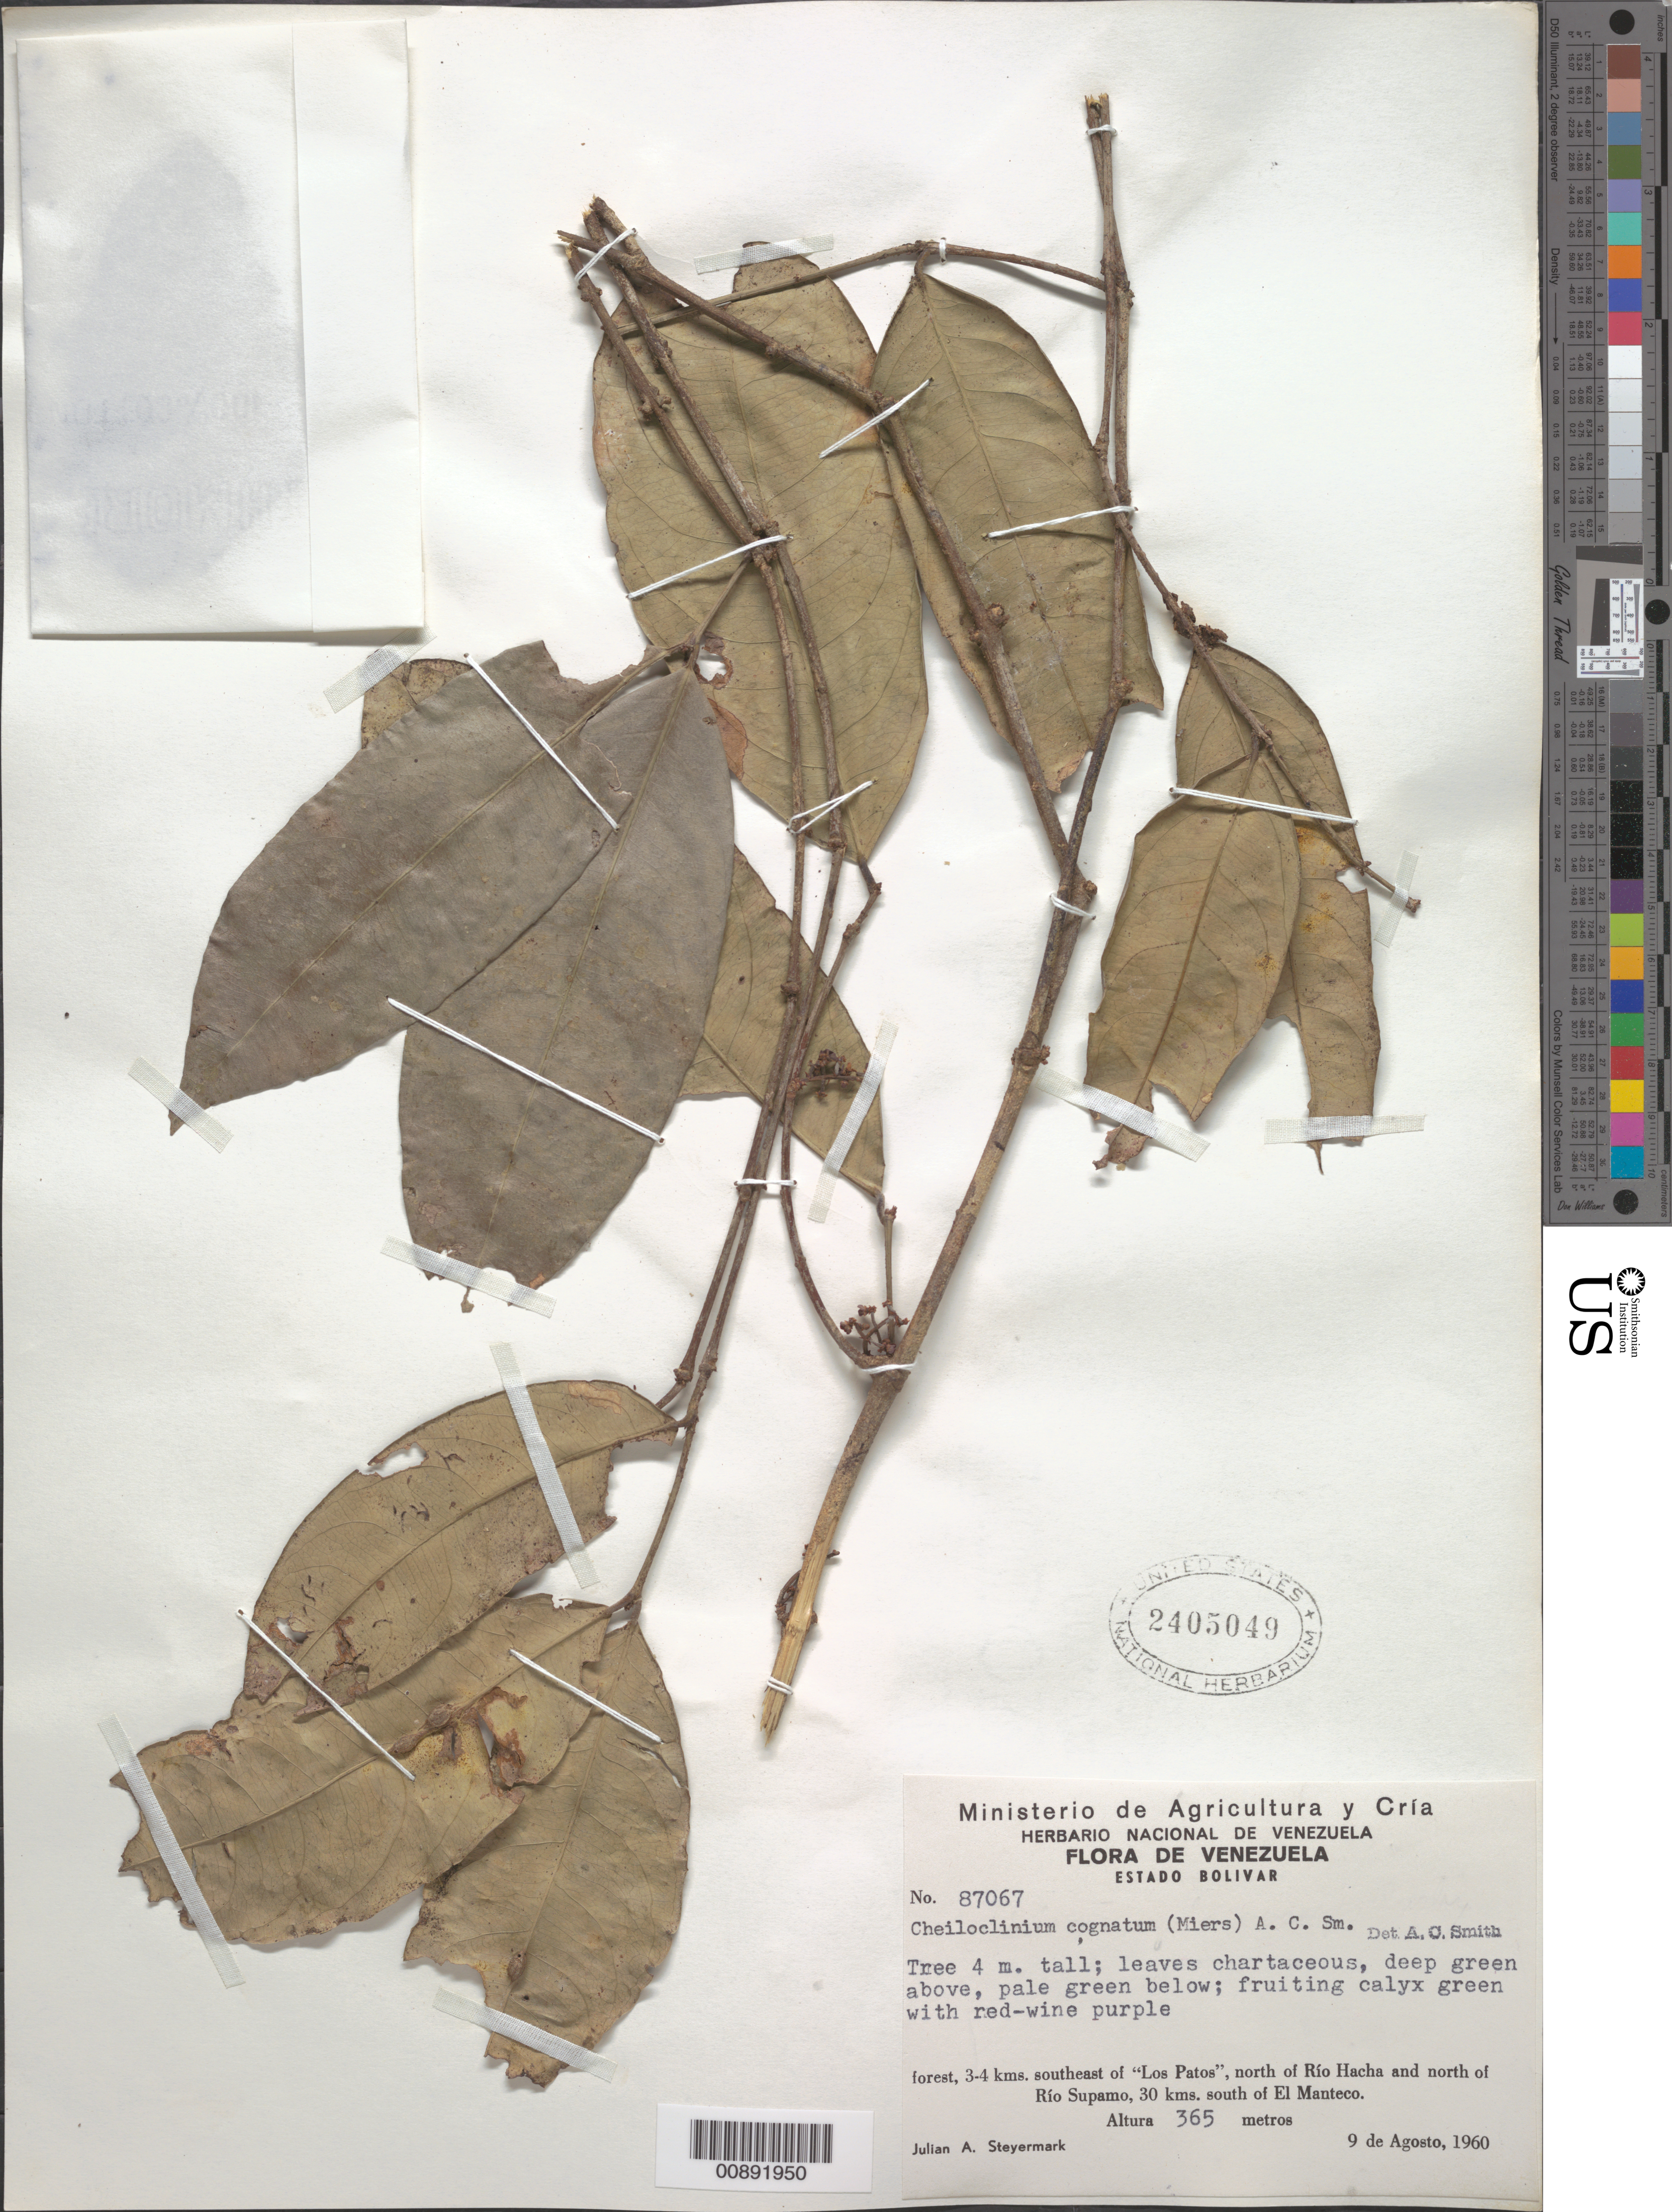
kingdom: Plantae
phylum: Tracheophyta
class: Magnoliopsida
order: Celastrales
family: Celastraceae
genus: Cheiloclinium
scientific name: Cheiloclinium cognatum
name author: (Miers) A.C. Sm.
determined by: Smith, A. C.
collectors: J. Steyermark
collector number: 87067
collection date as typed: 9-Aug-60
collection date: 1960-08-09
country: Venezuela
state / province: Bolívar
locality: Los Patos, 3-4 km SE of, N of Río Hacha and N of Río Supamo, 30 km S of El Manteco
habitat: Forest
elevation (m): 365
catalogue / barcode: US 2405049